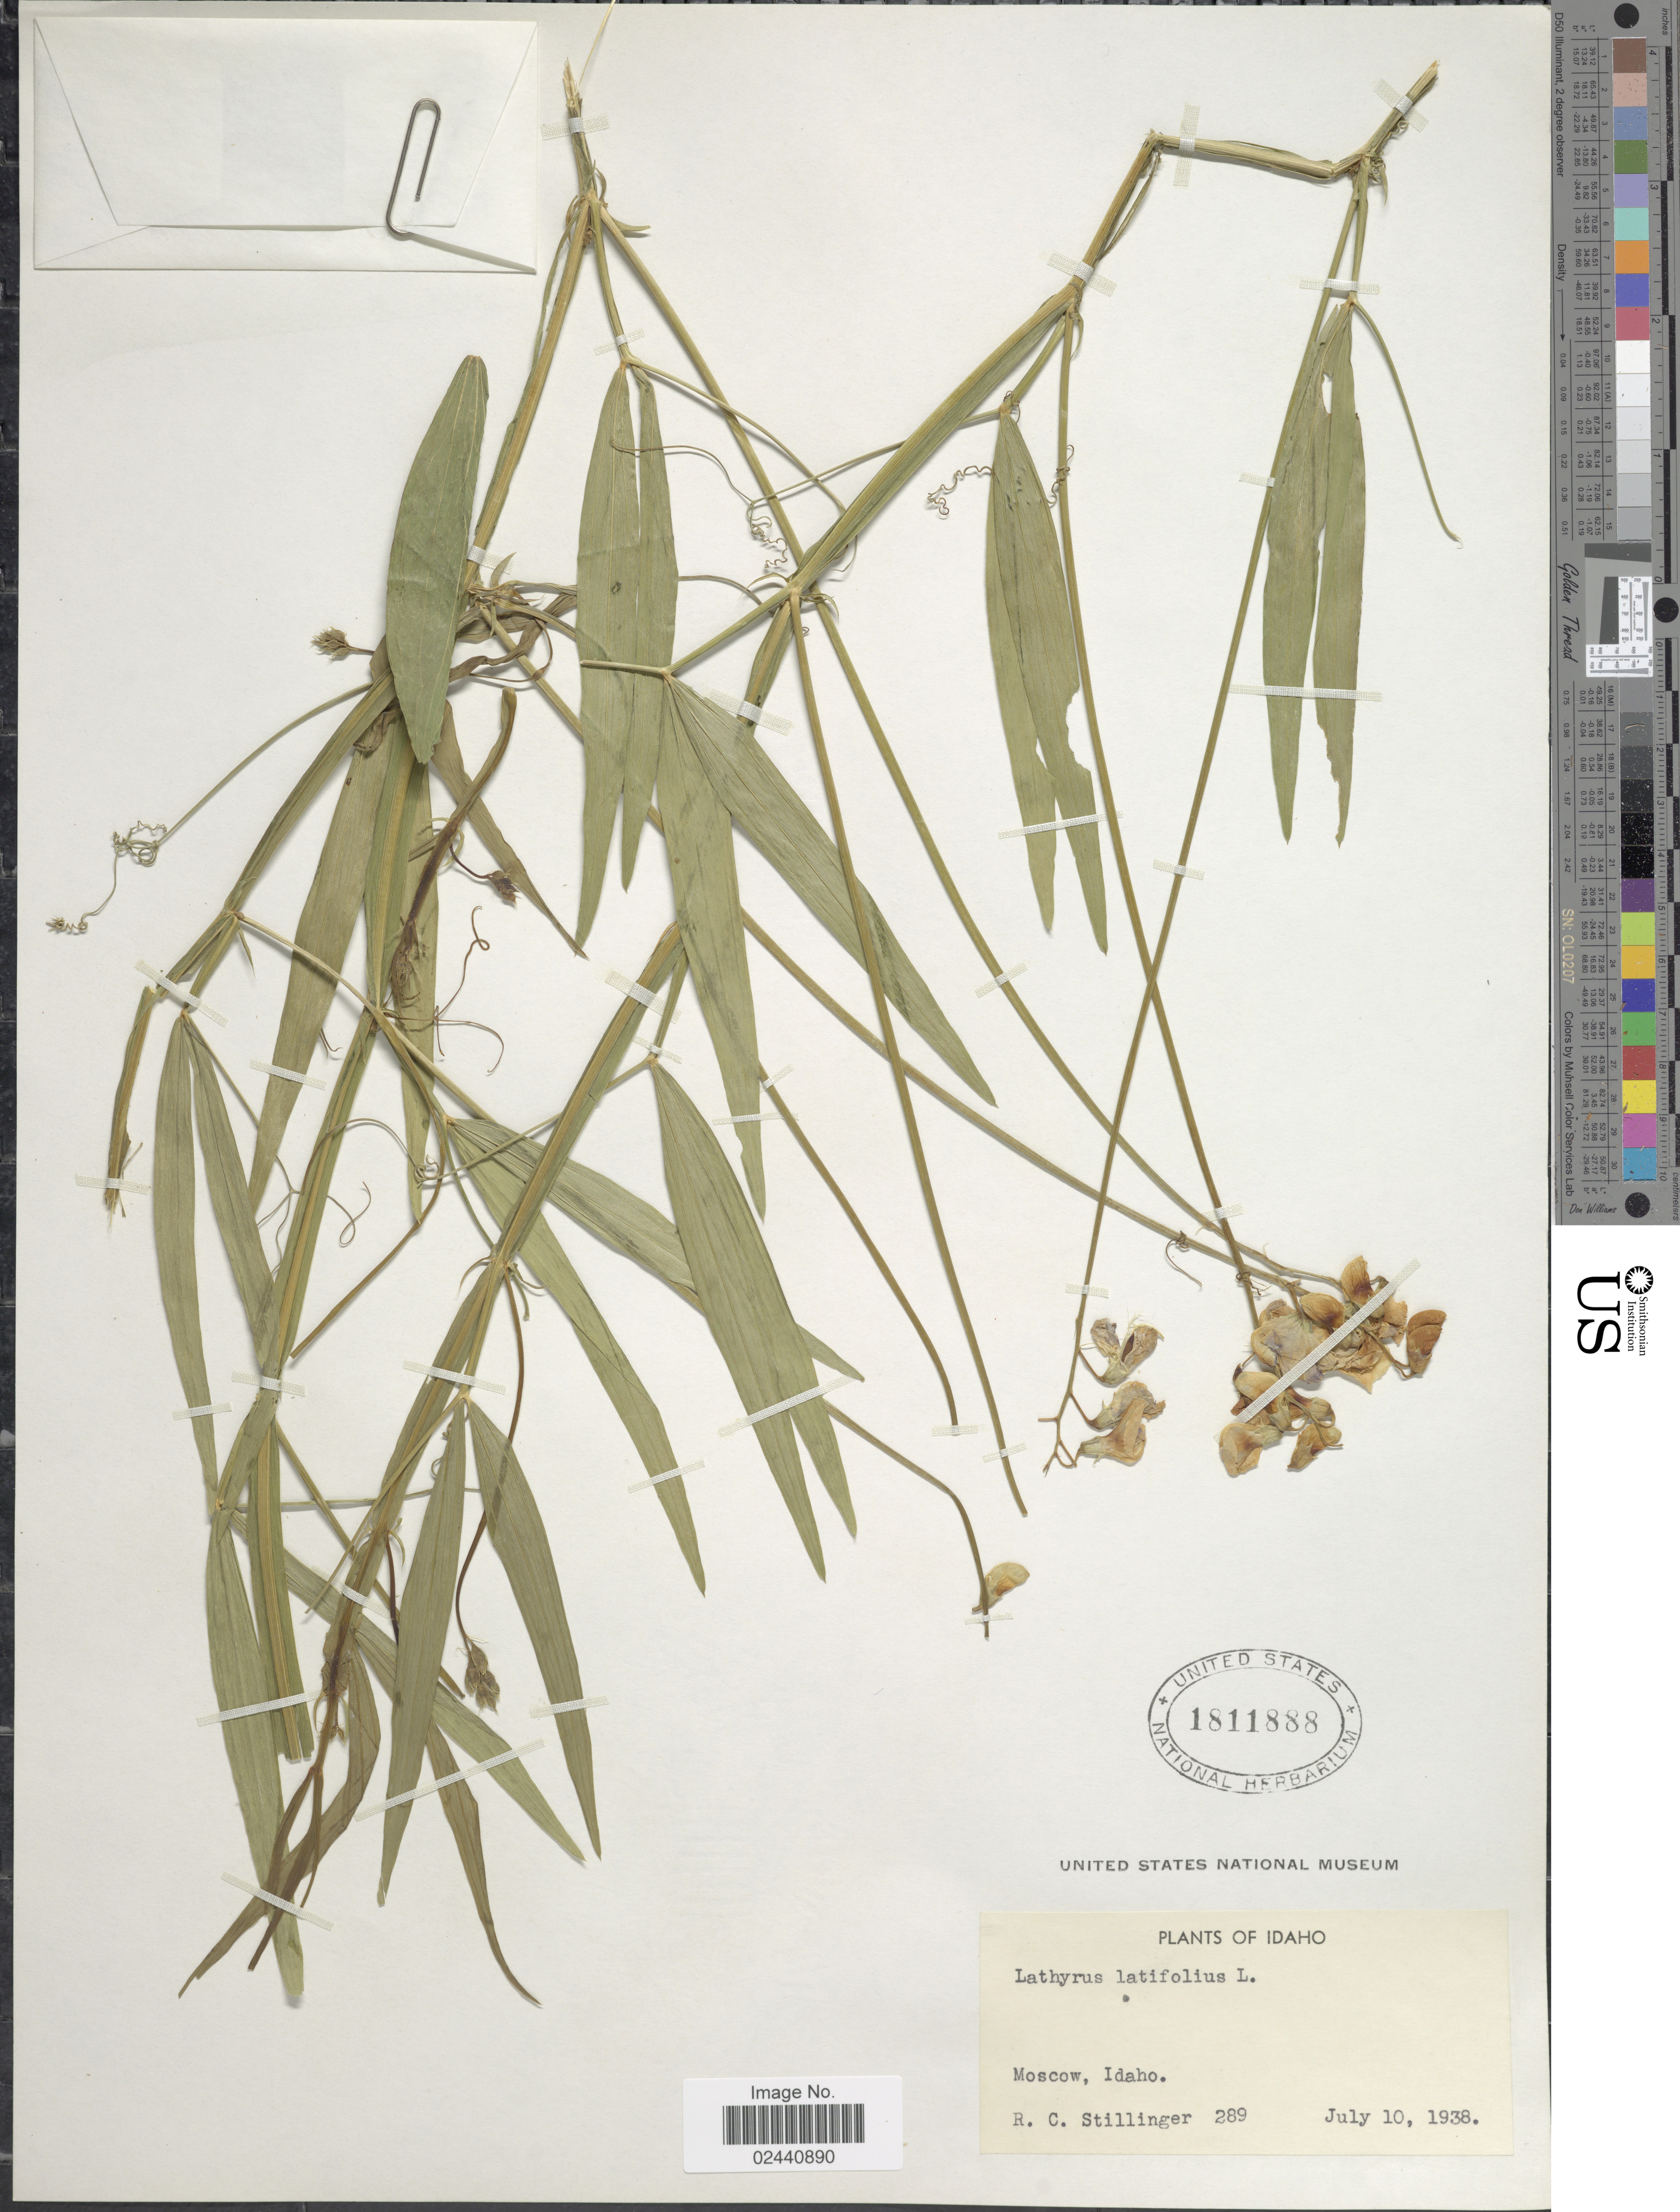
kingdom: Plantae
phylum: Tracheophyta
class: Magnoliopsida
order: Fabales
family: Fabaceae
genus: Lathyrus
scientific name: Lathyrus latifolius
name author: L.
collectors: R. Stillinger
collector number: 289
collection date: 1938-07-10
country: United States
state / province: Idaho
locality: Moscow, Idaho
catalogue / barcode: US 1811888